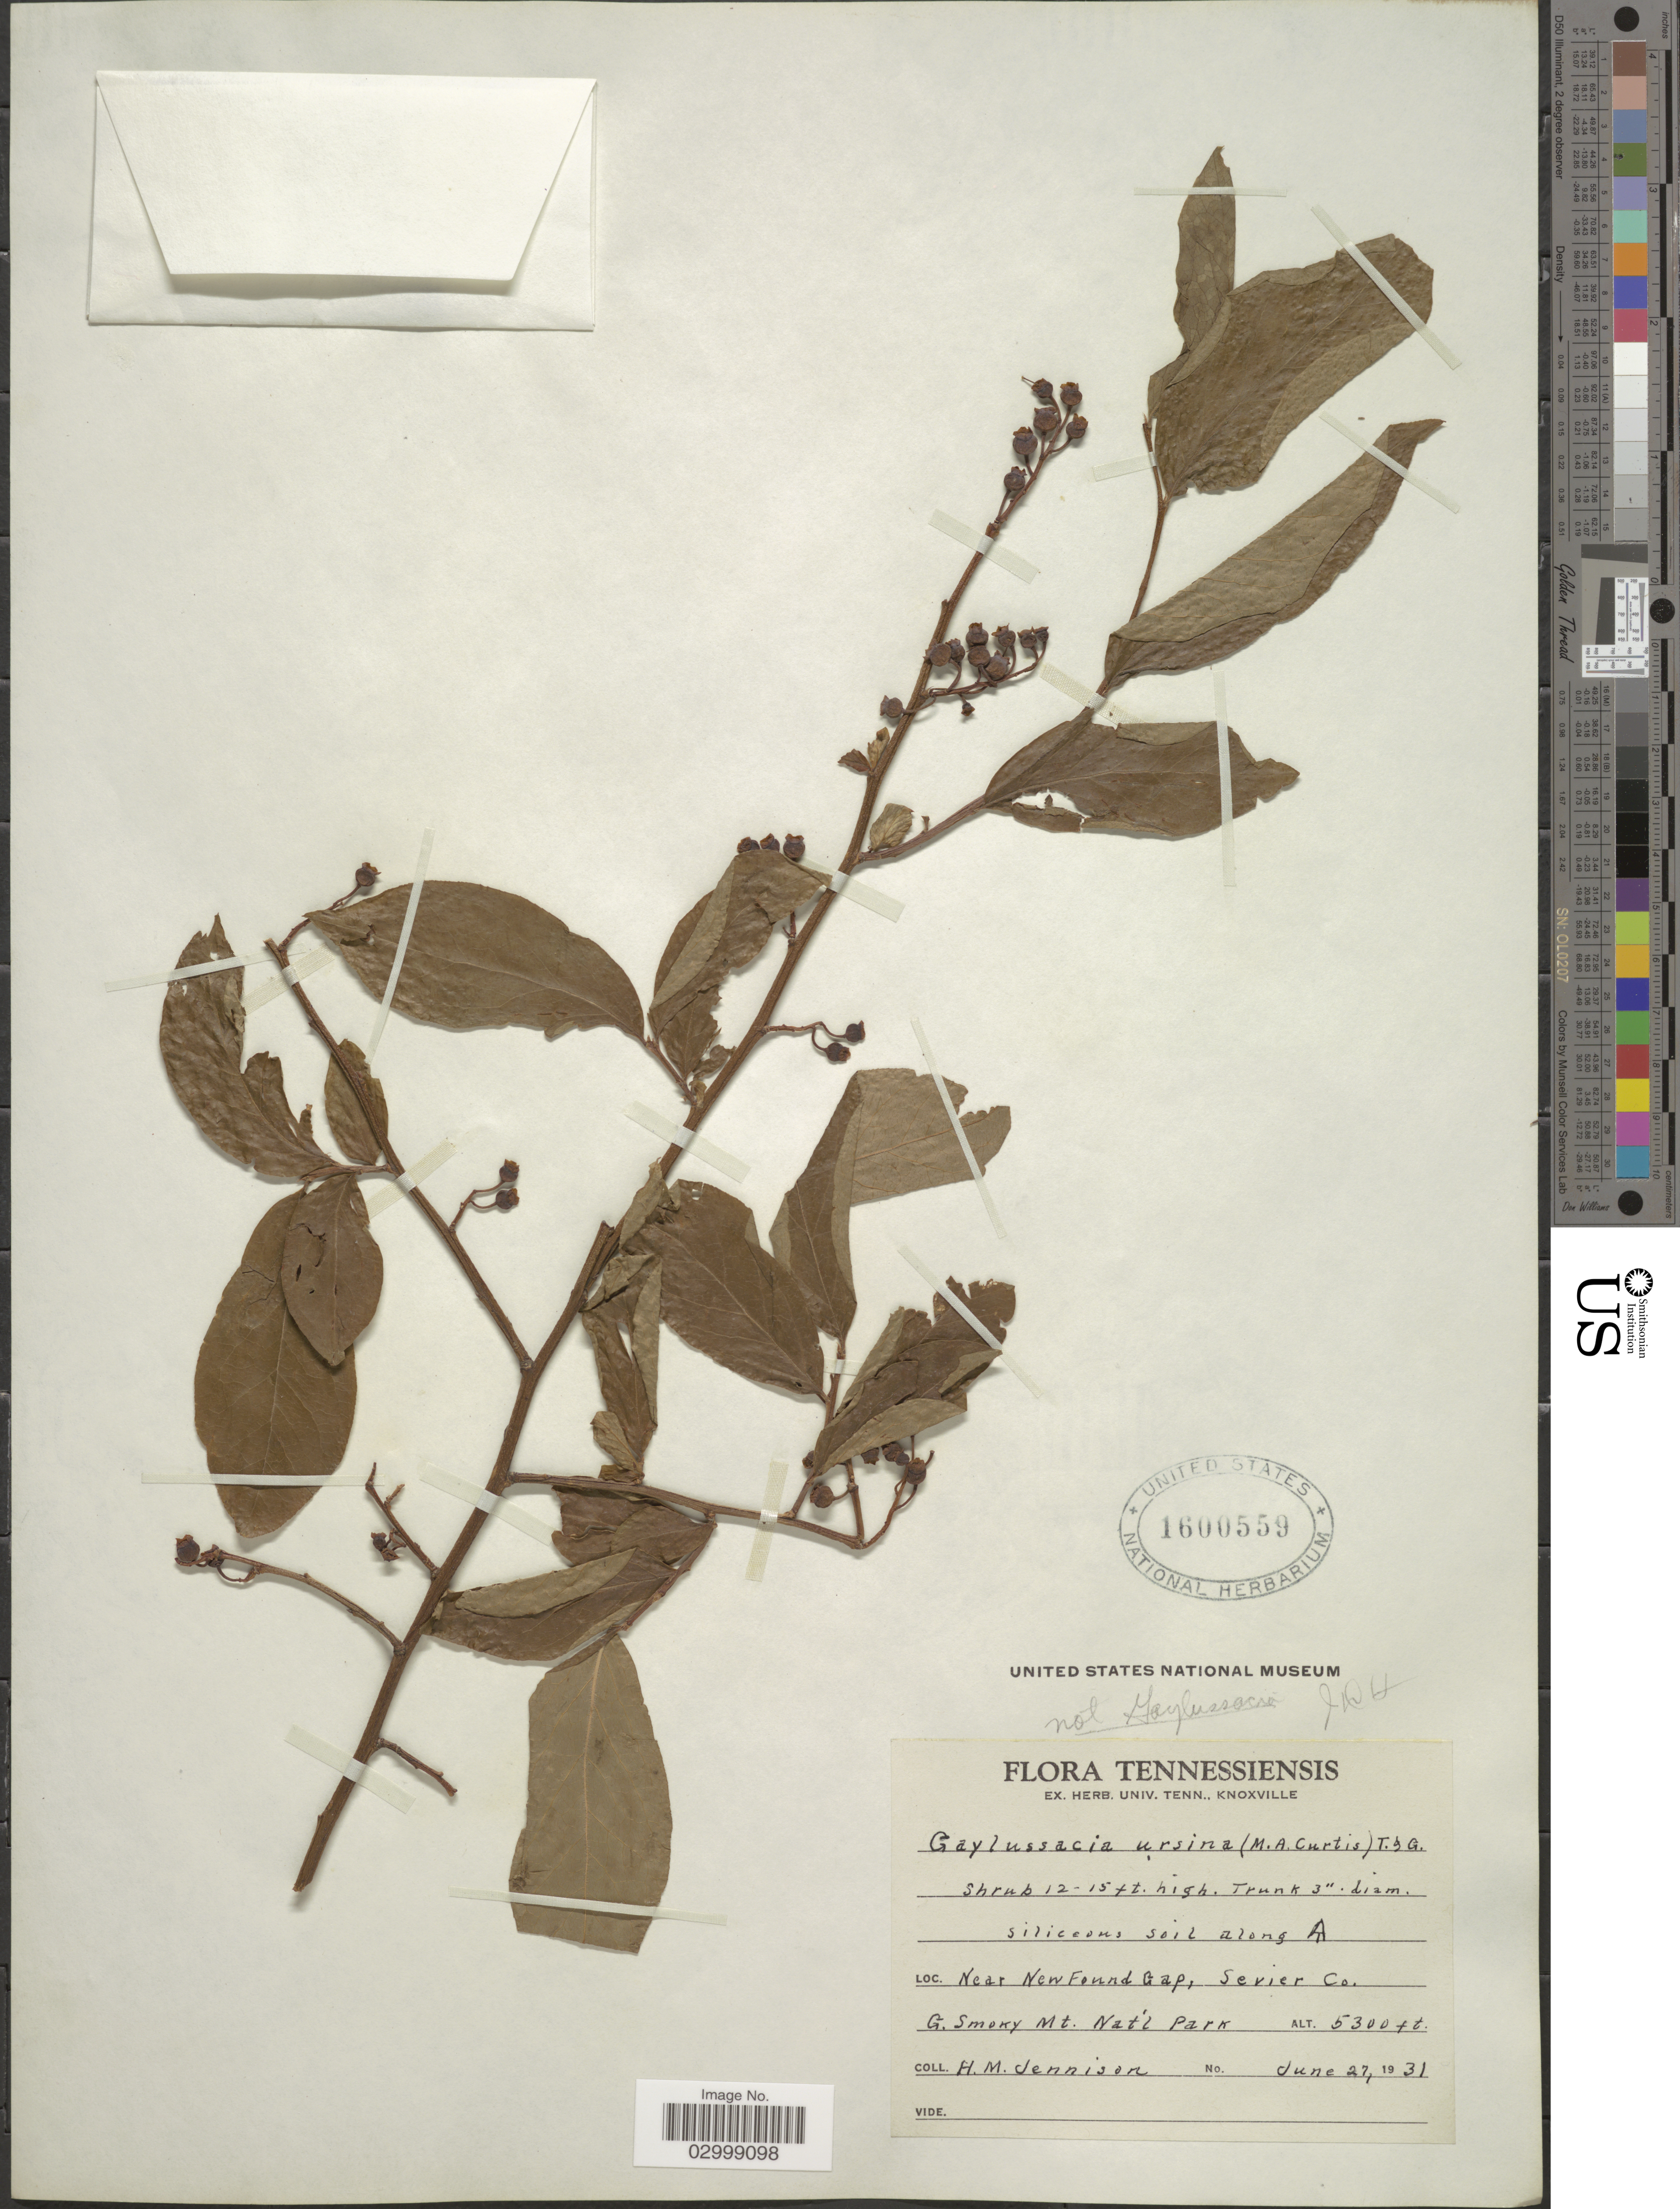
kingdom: Plantae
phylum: Tracheophyta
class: Magnoliopsida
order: Ericales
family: Ericaceae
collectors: H. Jennison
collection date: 1931-06-27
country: United States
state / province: Tennessee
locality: Near New Found Gap, Sevier Co., G. Smoky Mt., Nat'l Park.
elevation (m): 1615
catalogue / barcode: US 1600559